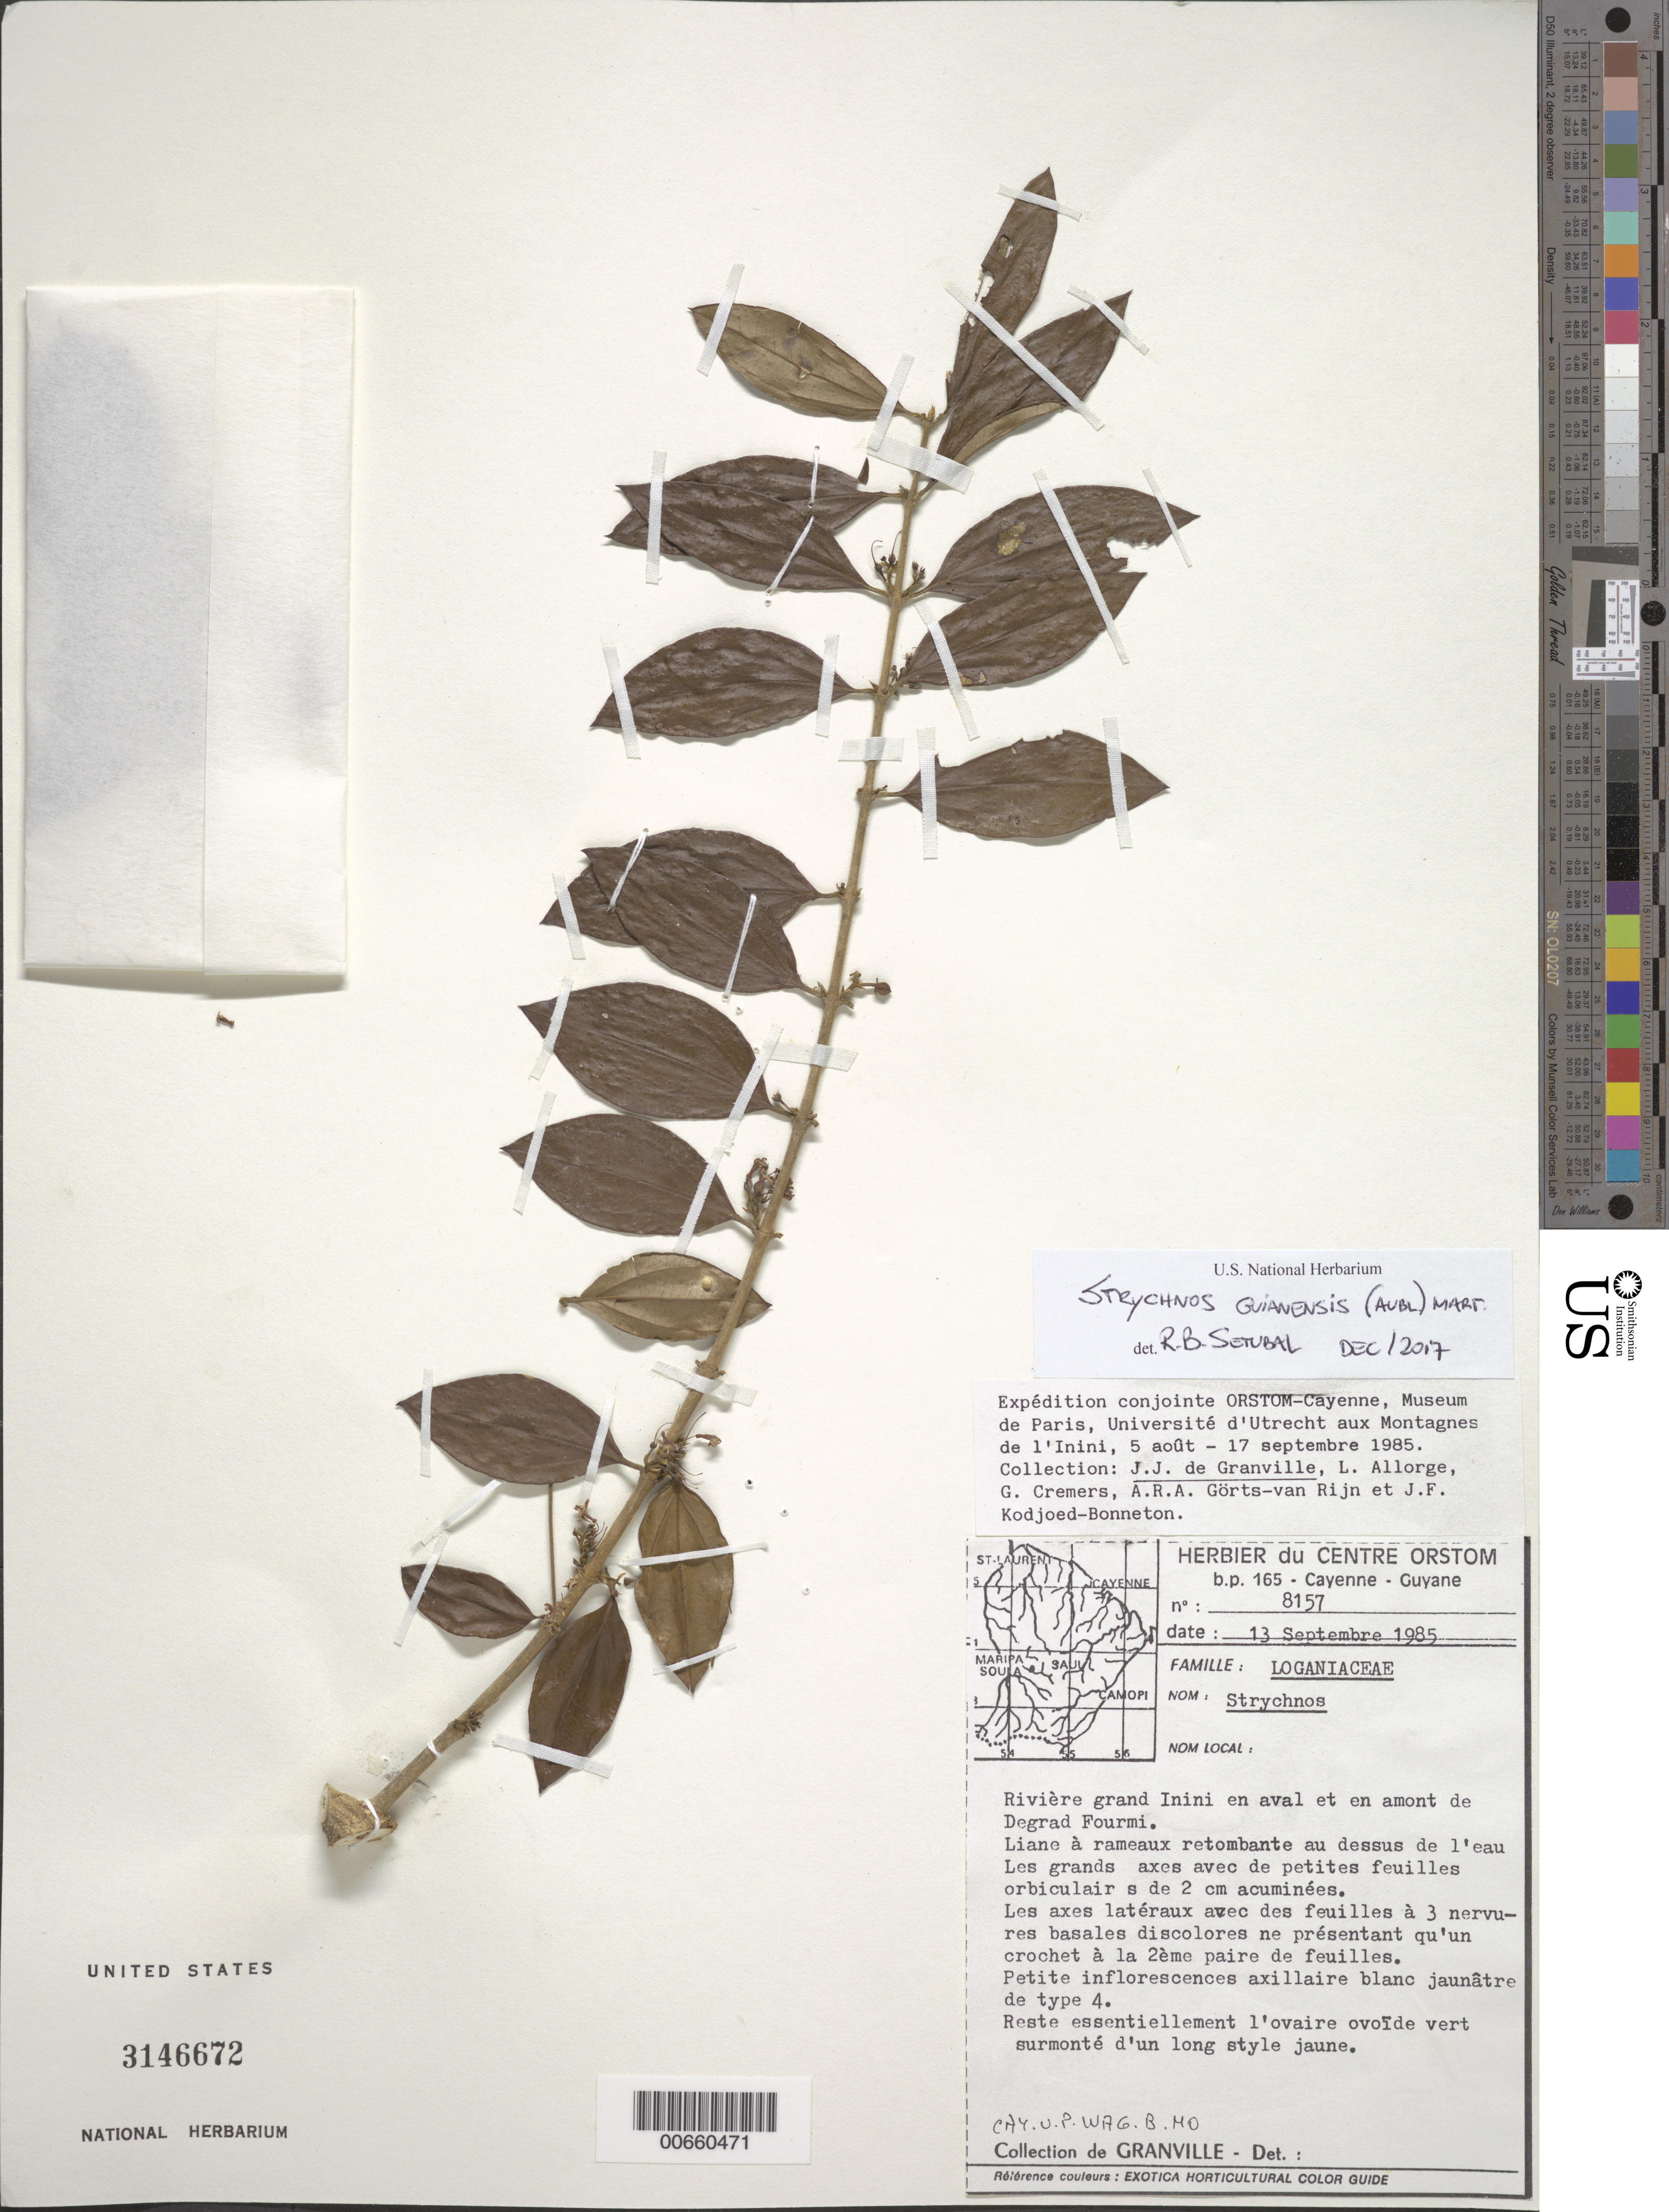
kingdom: Plantae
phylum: Tracheophyta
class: Magnoliopsida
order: Gentianales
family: Loganiaceae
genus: Strychnos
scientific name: Strychnos guianensis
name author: (Aubl.) Mart.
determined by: Setubal, R. B.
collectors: J.-J. de Granville, L. Allorge, G. Cremers, A. .R. A. Görts-van Rijn & J. Kodjoed-Bonneton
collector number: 8157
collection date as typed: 13-Sep-85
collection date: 1985-09-13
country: French Guiana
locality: Montagnes Bellevue de l'Inini, Rivière Grand Inini en aval et en amont de Dégrad Fourmi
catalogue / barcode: US 3146672